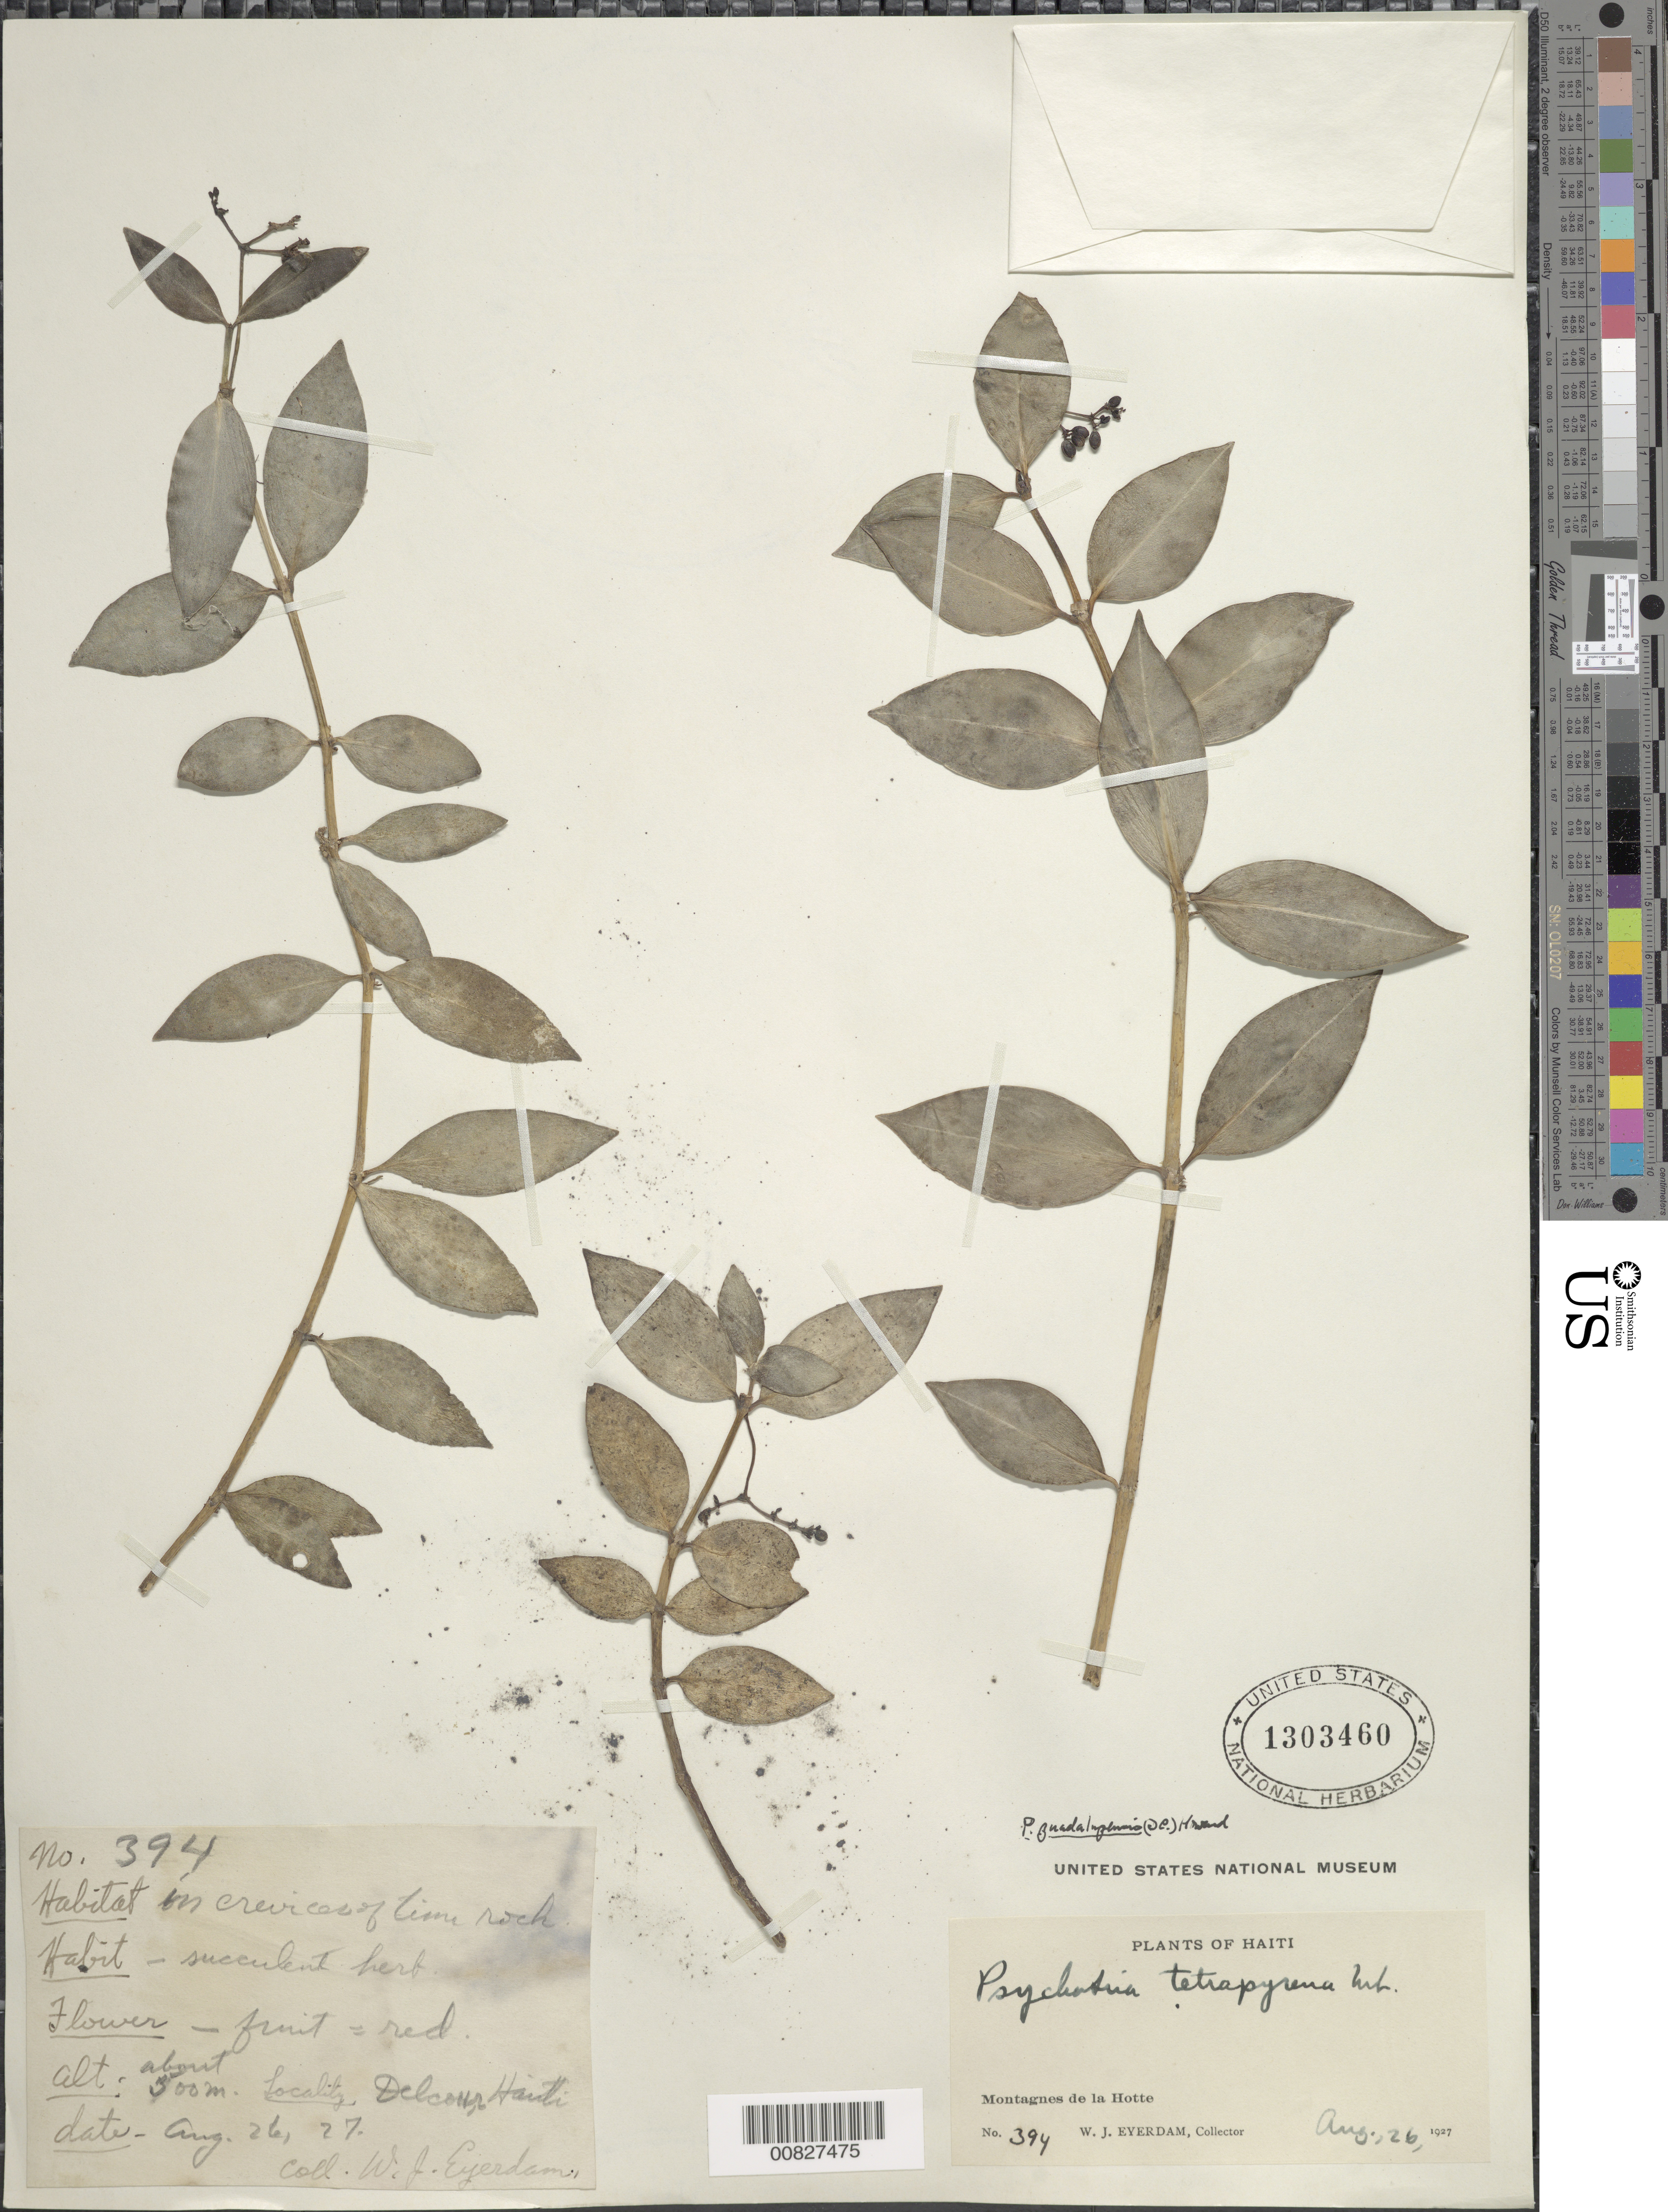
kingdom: Plantae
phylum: Tracheophyta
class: Magnoliopsida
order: Gentianales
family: Rubiaceae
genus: Notopleura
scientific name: Notopleura guadalupensis subsp. tetrapyrena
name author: (Urb.) C.M. Taylor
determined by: Nicolson, Dan H.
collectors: W. J. Eyerdam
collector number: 394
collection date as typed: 26 Aug 1927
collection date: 1927-08-26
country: Haiti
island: Hispaniola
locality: "Delcour", Montagnes de la Hotte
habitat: In crevice of limestone rock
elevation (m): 500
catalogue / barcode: US 1303460